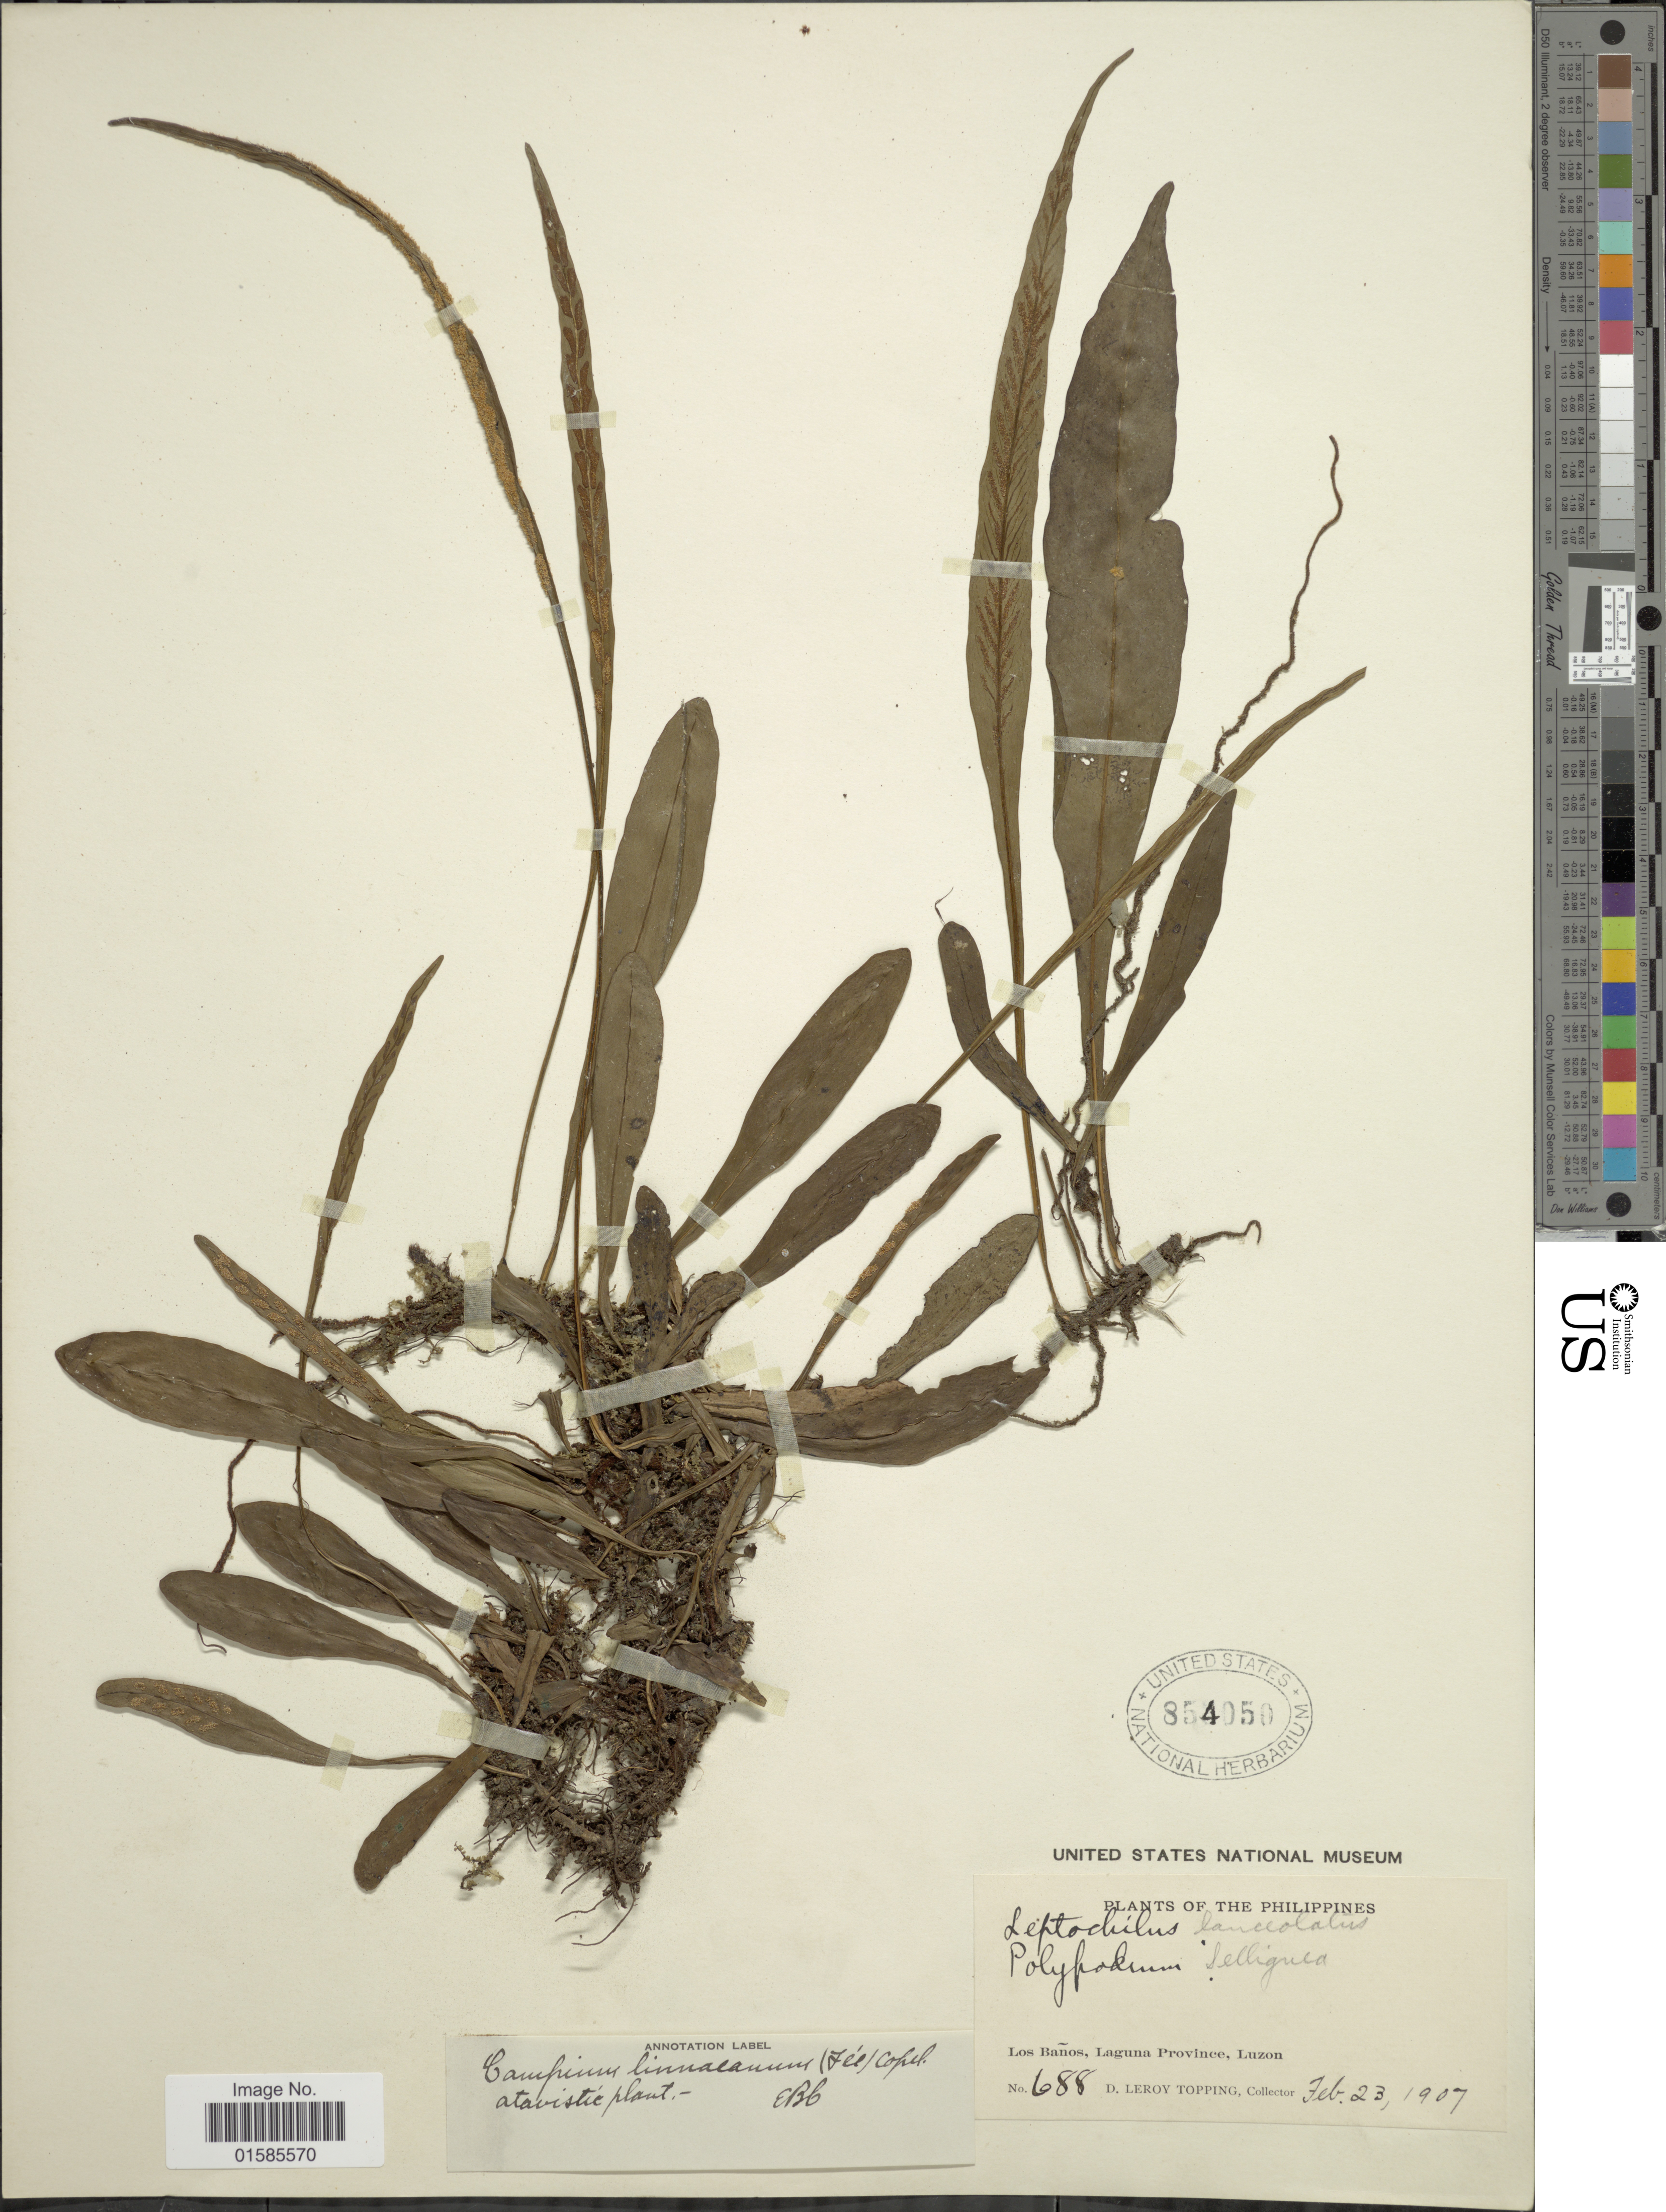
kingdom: Plantae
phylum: Tracheophyta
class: Polypodiopsida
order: Polypodiales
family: Polypodiaceae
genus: Leptochilus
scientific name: Leptochilus macrophyllus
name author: (Blume) Noot.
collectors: D. L. Topping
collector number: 688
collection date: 1907-02-23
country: Philippines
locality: The Philippines, Los Baños, Laguna Province, Luzon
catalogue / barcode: US 854050